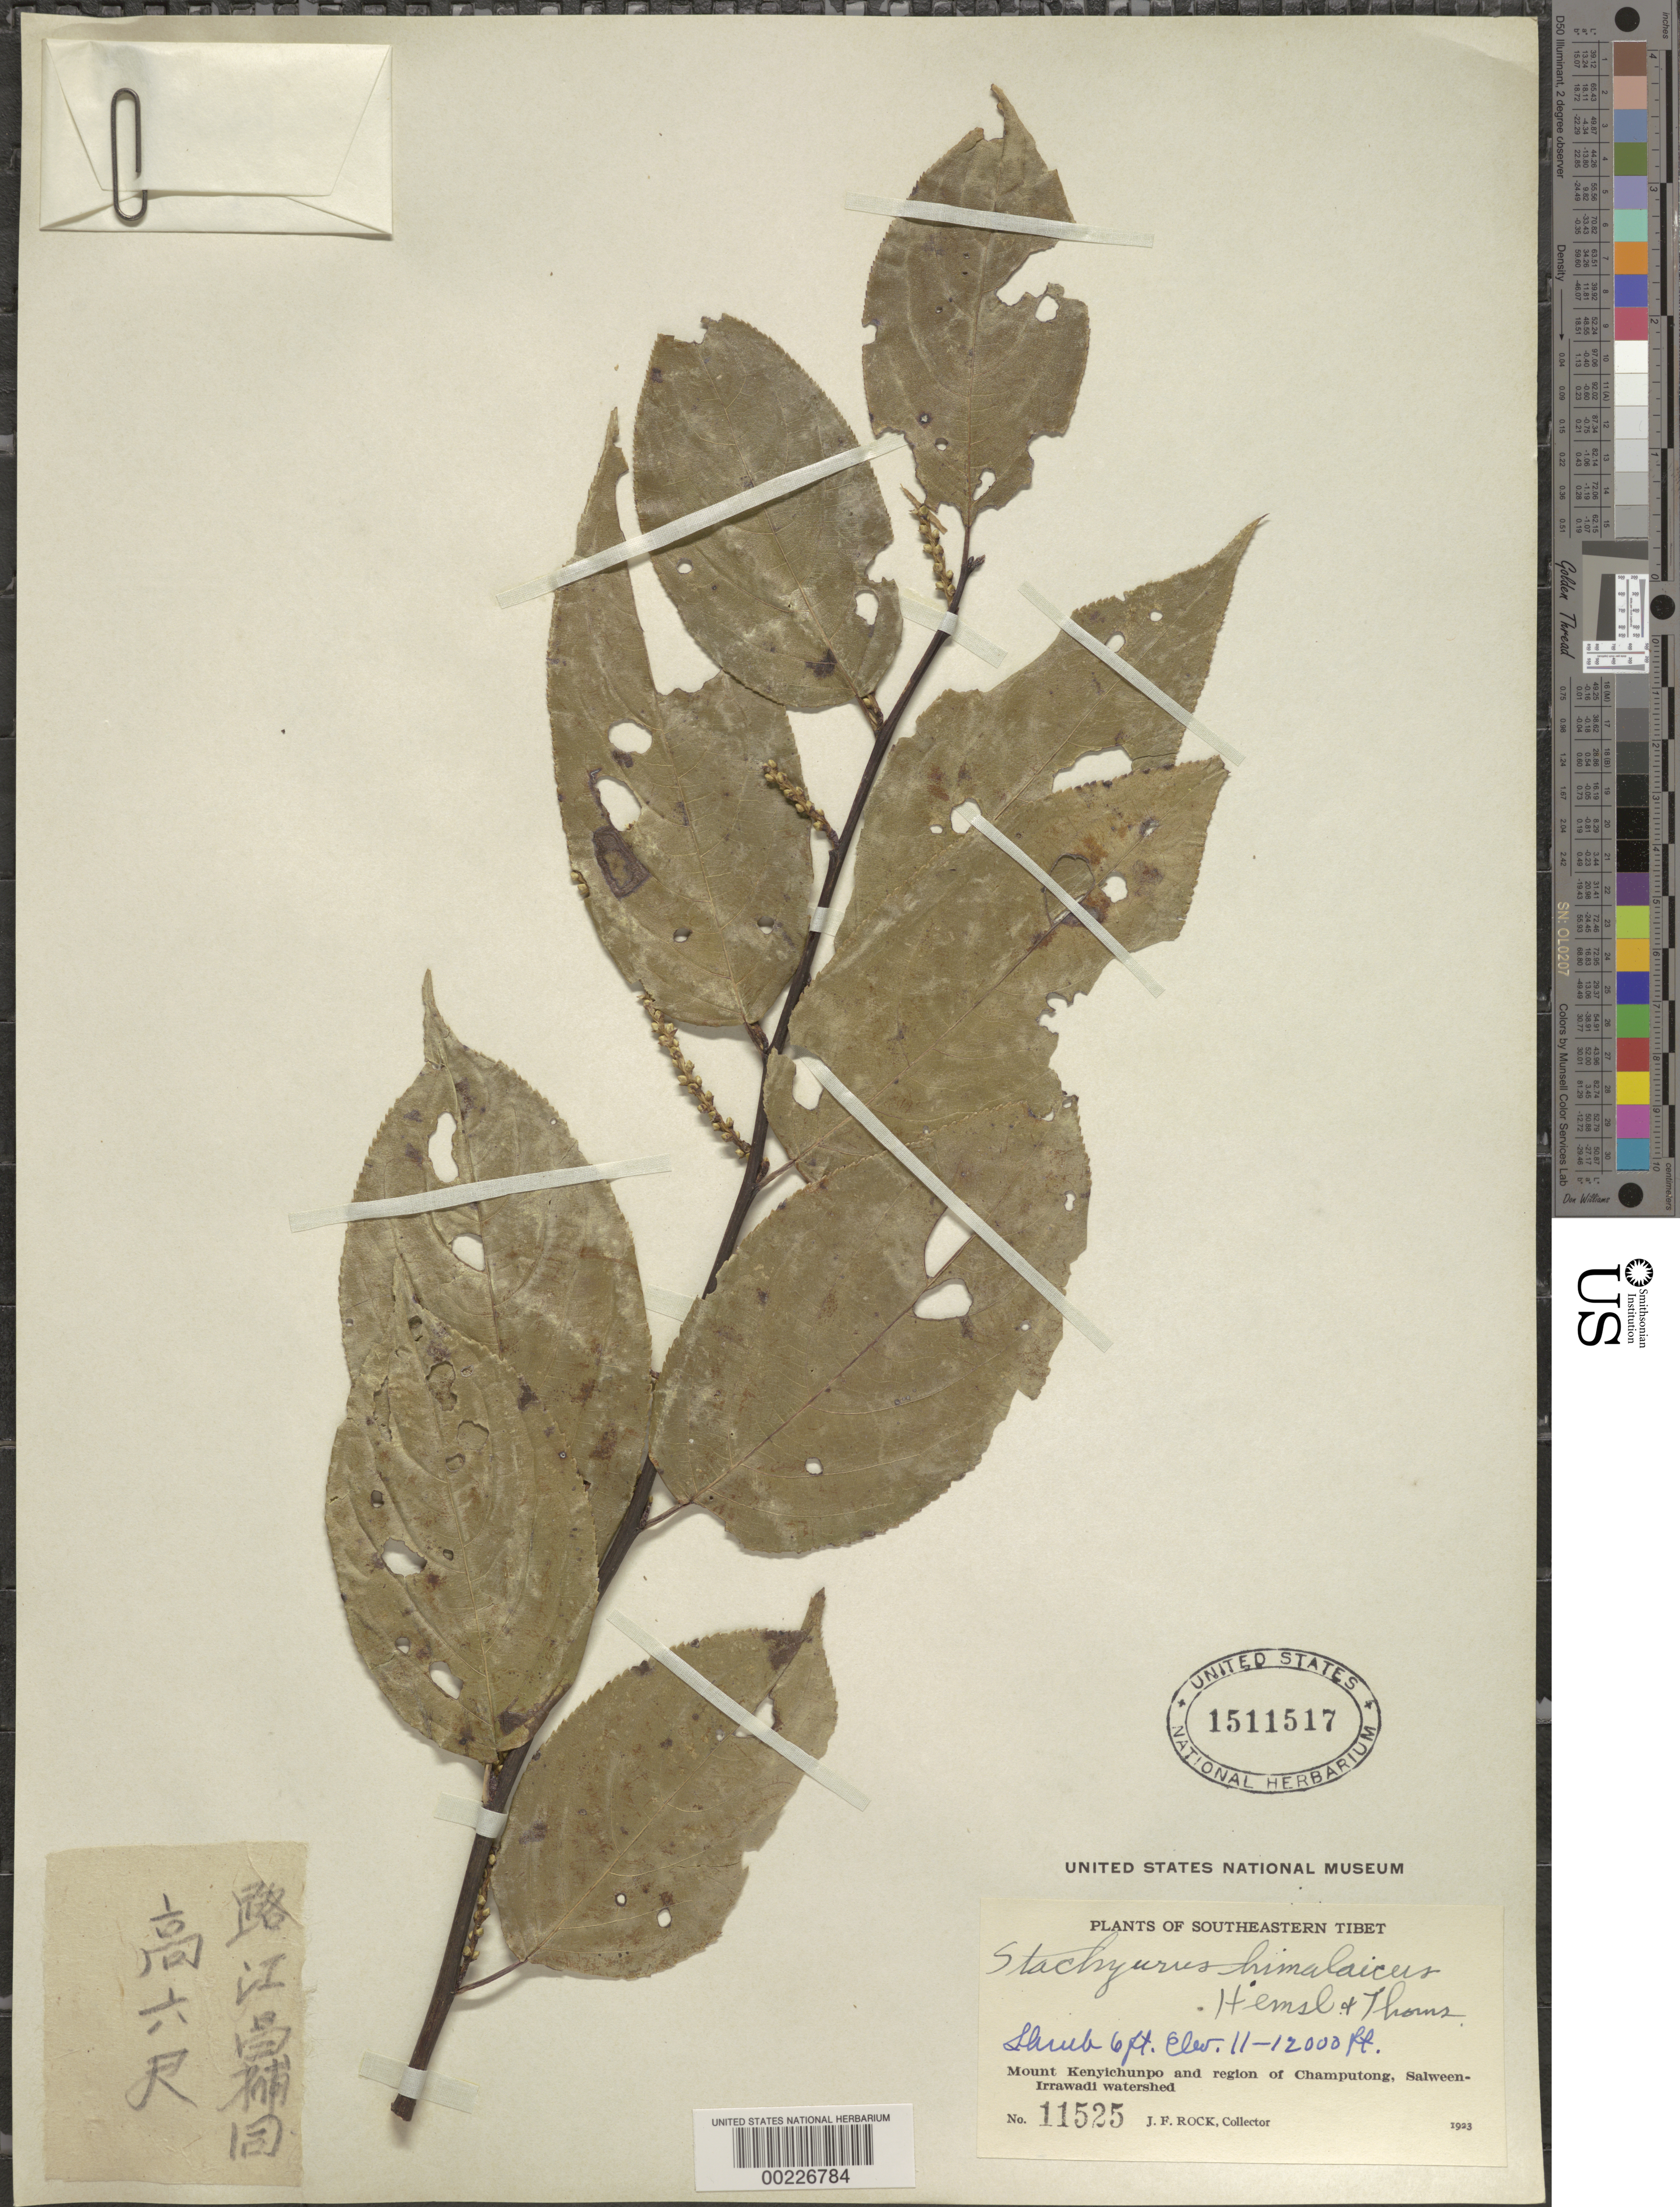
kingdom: Plantae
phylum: Tracheophyta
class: Magnoliopsida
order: Crossosomatales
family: Stachyuraceae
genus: Stachyurus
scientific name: Stachyurus himalaicus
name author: Hook. f. & Thomson ex Benth.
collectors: J. F. Rock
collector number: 11525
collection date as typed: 1923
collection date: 1923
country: China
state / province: Xizang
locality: Mount kenyichunpo and region of champutong, salween-irrawadi watershed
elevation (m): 3353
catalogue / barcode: US 1511517